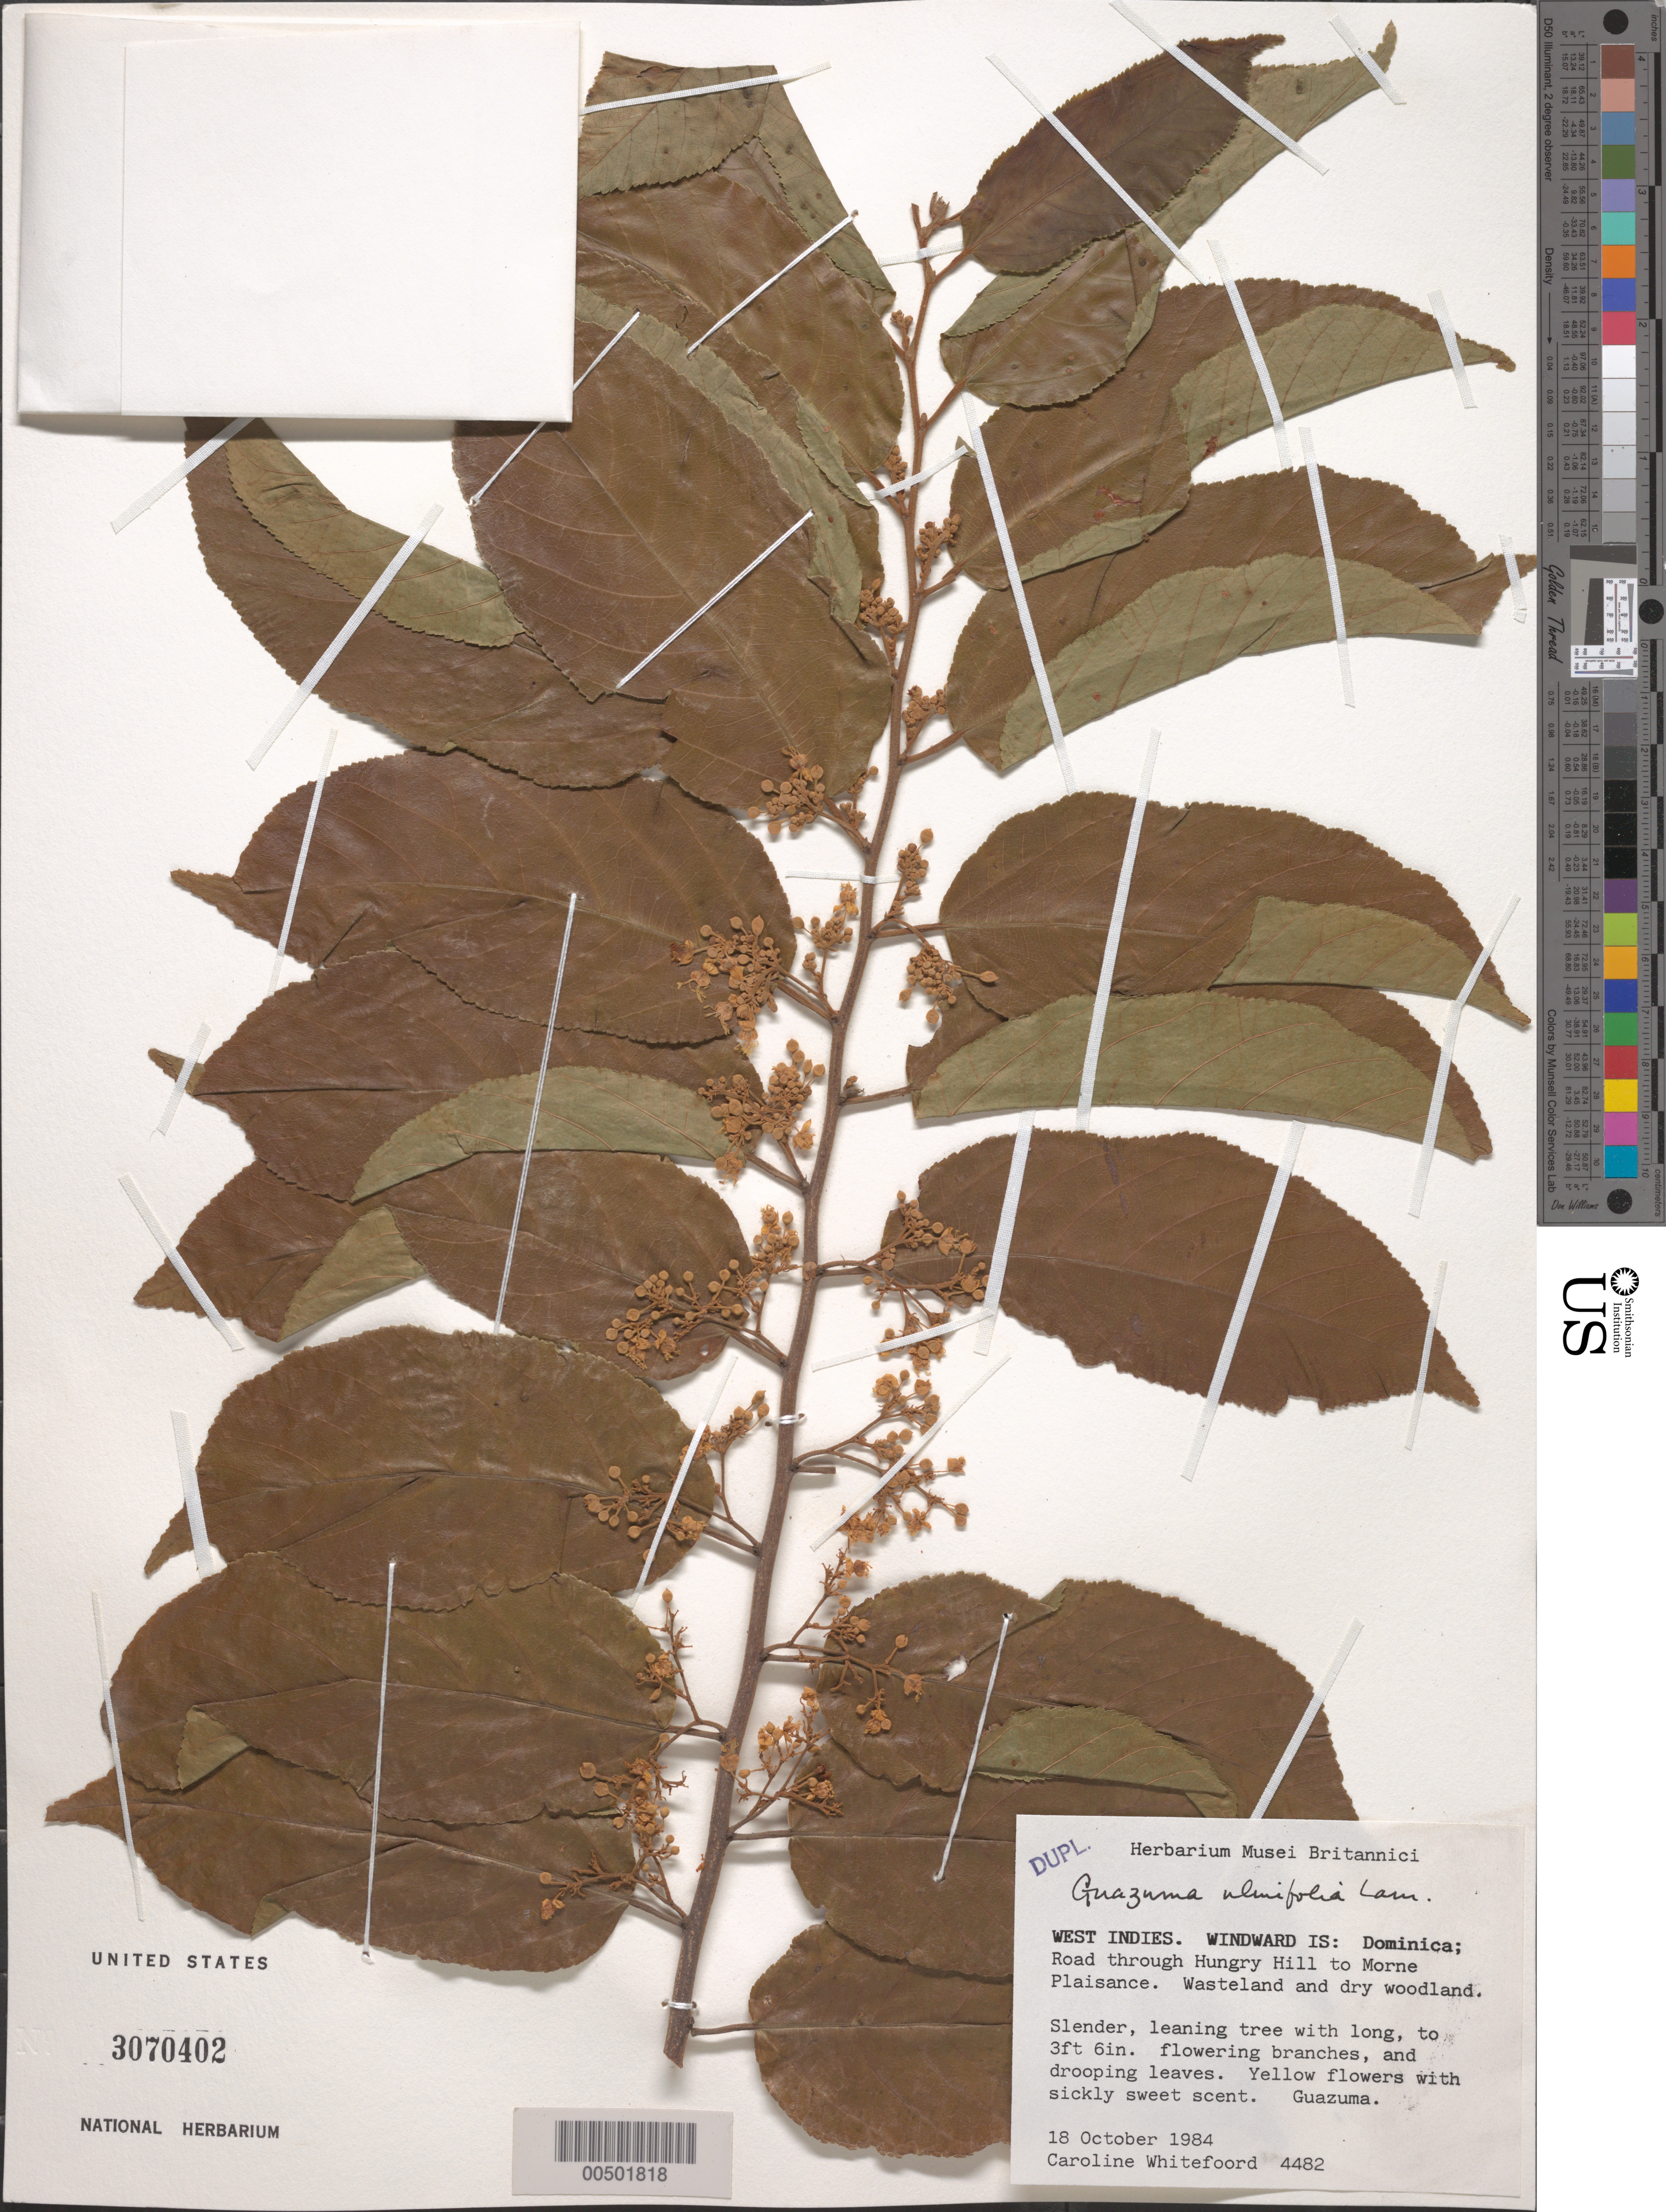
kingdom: Plantae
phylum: Tracheophyta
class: Magnoliopsida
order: Malvales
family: Malvaceae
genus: Guazuma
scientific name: Guazuma ulmifolia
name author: Lam.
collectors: C. Whitefoord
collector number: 4482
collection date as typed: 18 Oct 1984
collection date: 1984-10-18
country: Dominica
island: Dominica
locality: Road through Hungry Hill to Morne Plaisance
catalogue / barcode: US 3070402